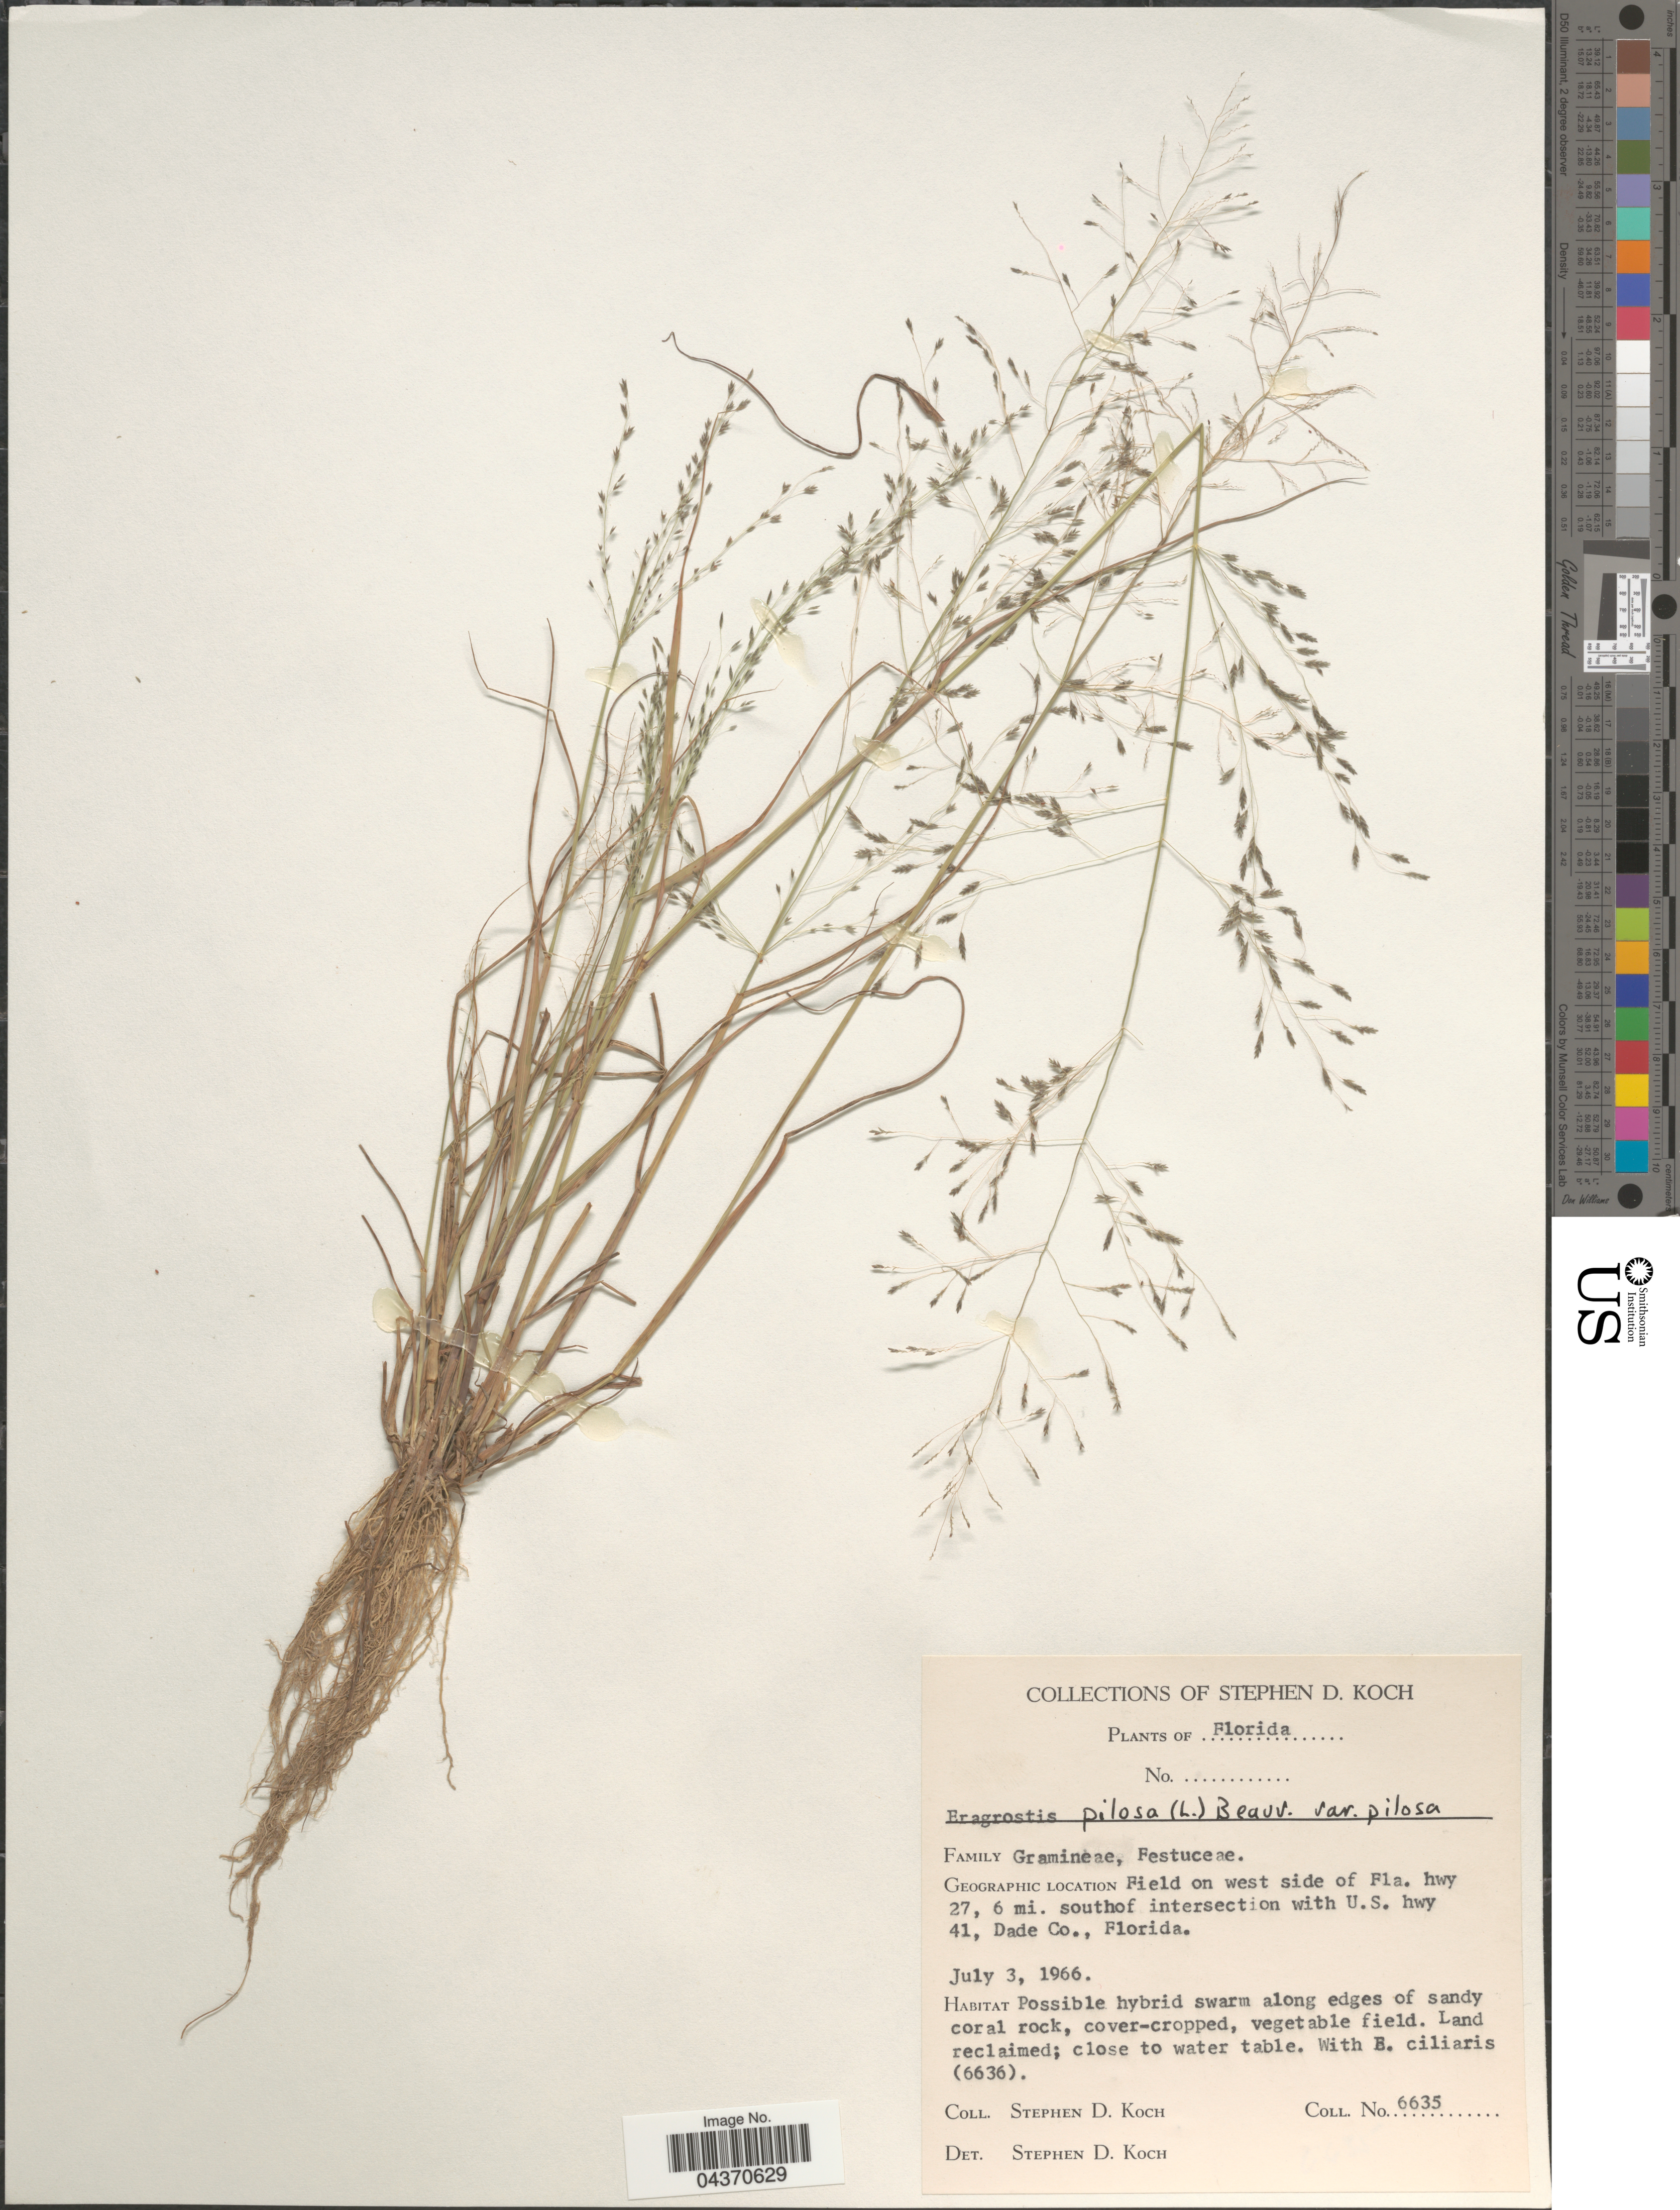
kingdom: Plantae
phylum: Tracheophyta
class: Liliopsida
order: Poales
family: Poaceae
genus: Eragrostis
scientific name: Eragrostis pilosa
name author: (L.) P. Beauv.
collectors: S. D. Koch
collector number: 6635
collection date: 1966-07-03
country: United States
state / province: Florida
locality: Field on west side of Fla. hwy 27, 6 mi. south of intersection with U.S. hwy 41, Dade Co.